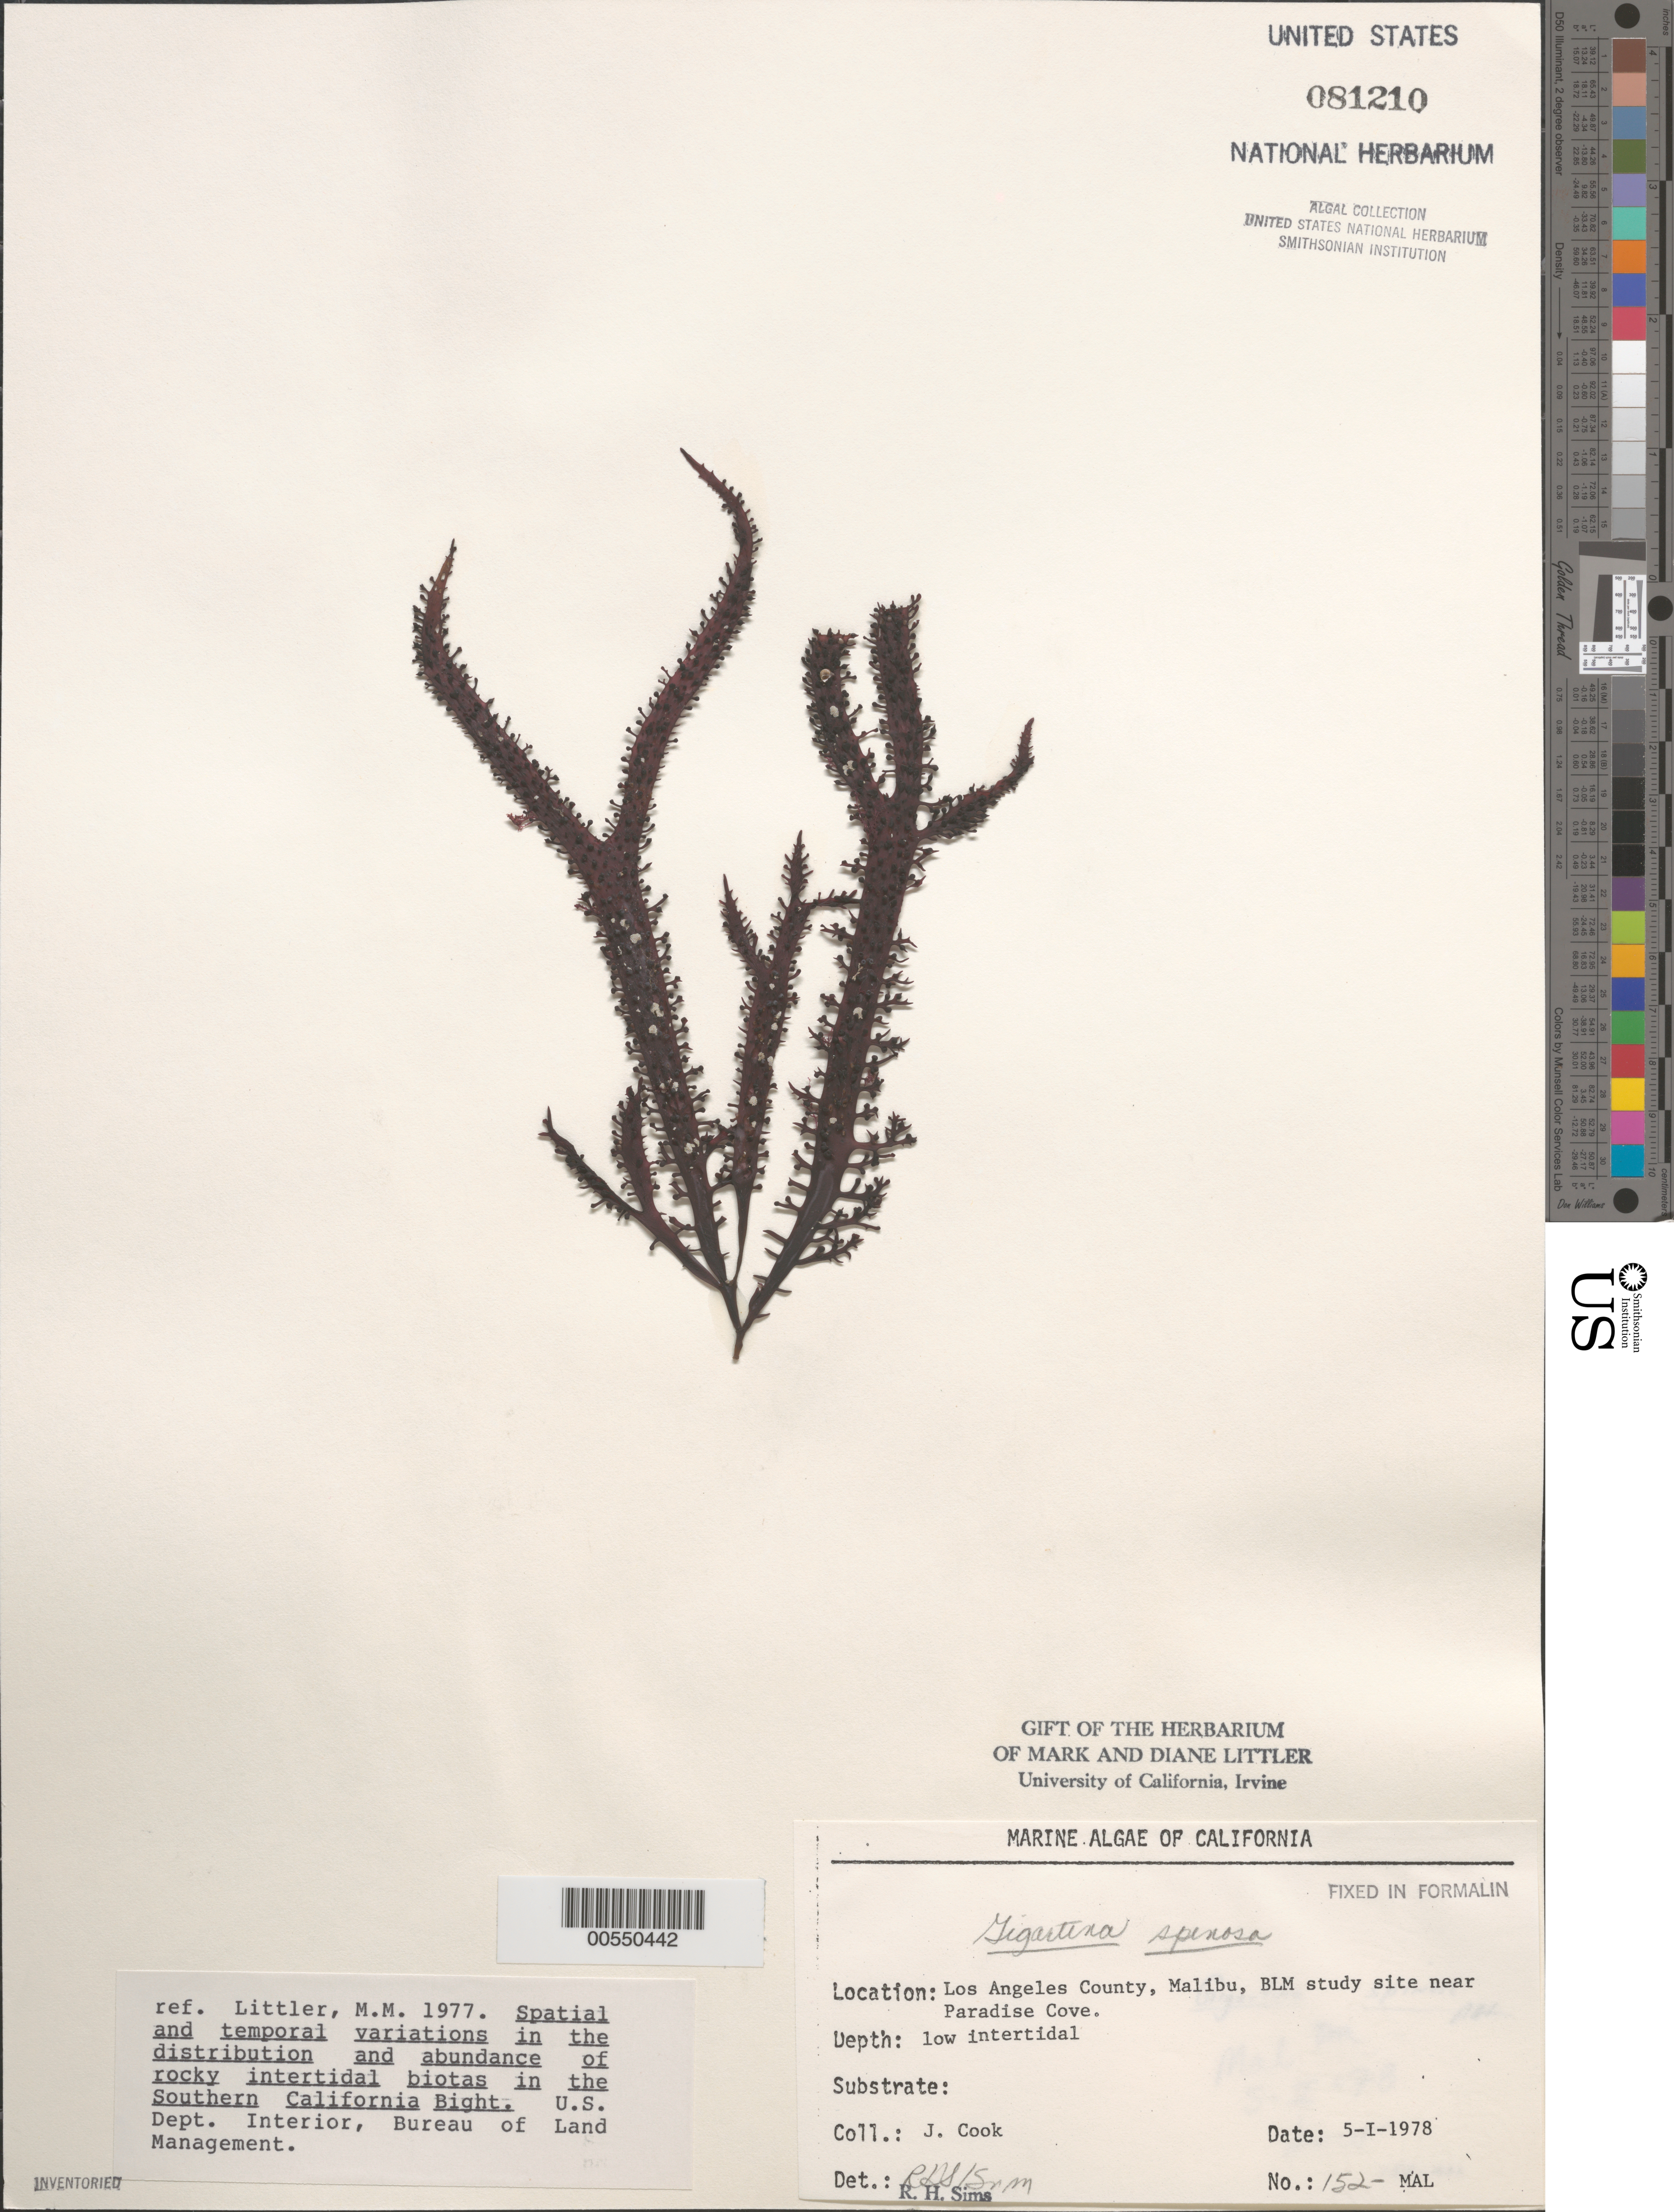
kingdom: Plantae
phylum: Rhodophyta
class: Florideophyceae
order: Gigartinales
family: Gigartinaceae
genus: Chondracanthus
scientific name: Chondracanthus spinosus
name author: (Kütz.) Guiry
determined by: Algae name updating Project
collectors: J. Cook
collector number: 152-mal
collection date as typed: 05 Jan 1978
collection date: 1978-01-05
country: United States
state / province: California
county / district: Los Angeles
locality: Malibu, near Paradise Cove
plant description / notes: BLM-SOCALBIGHT Rocky Intertidal Survey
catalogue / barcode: US 81210